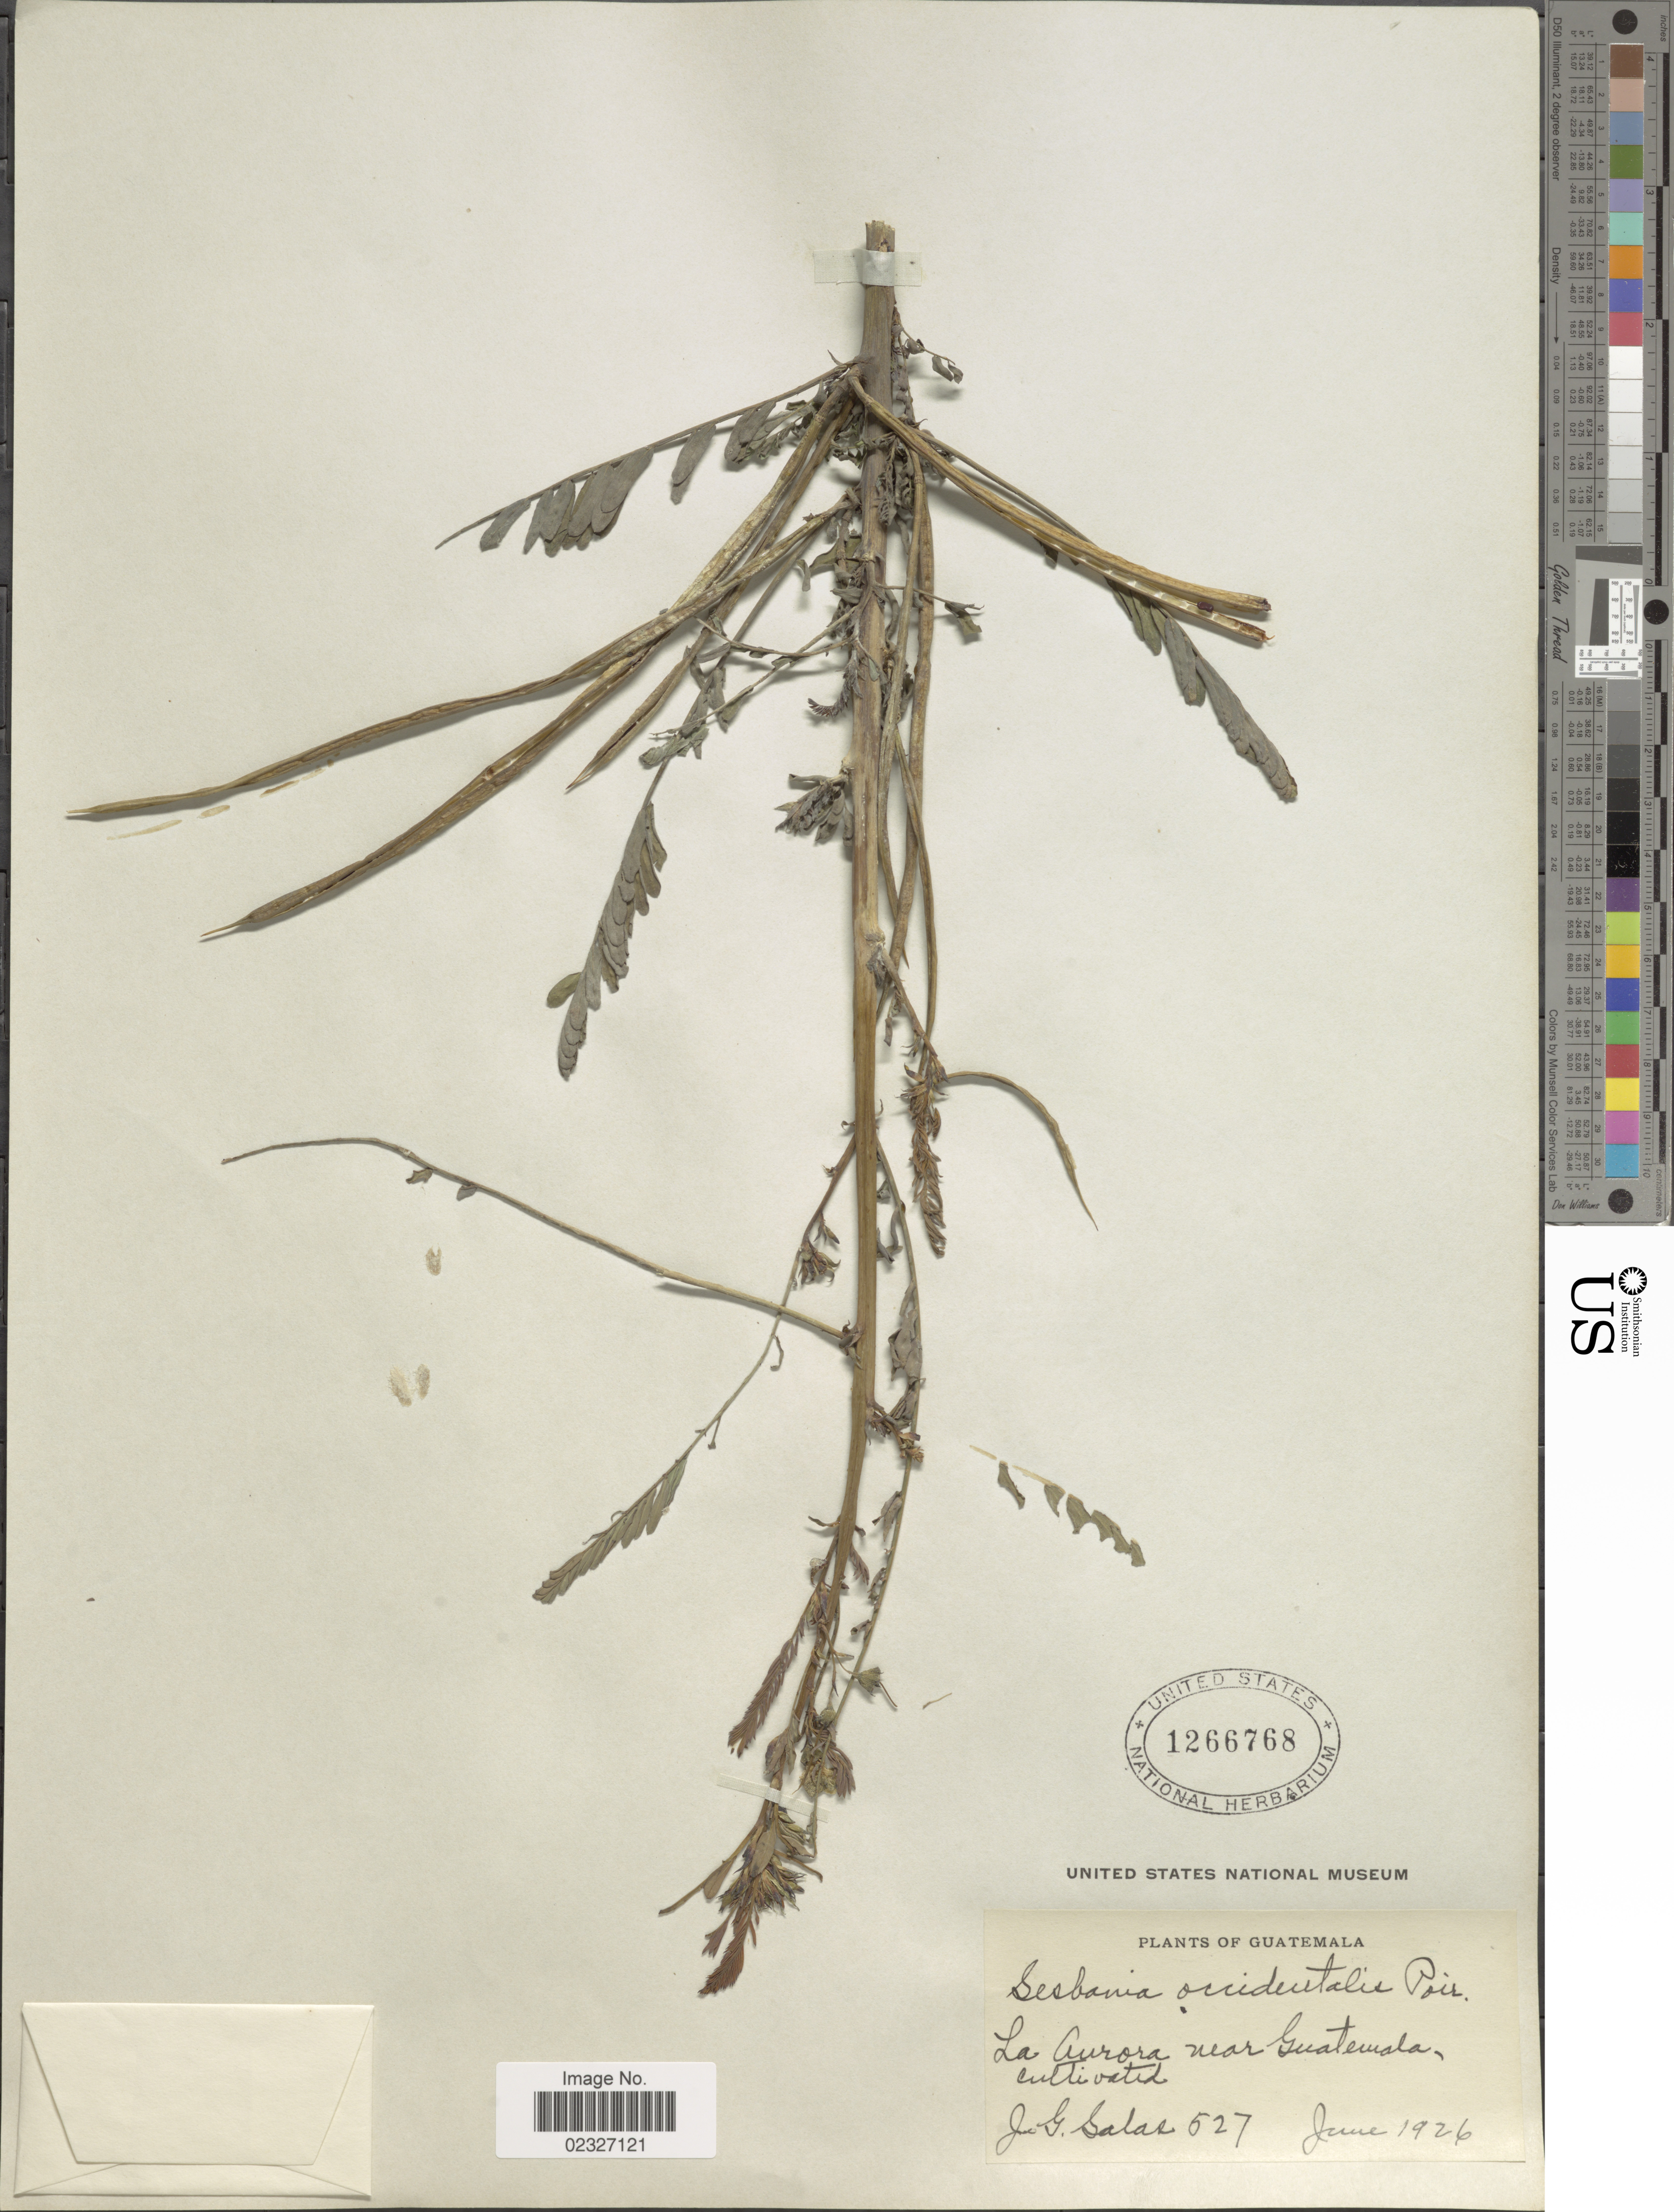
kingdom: Plantae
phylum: Tracheophyta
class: Magnoliopsida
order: Fabales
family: Fabaceae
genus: Sesbania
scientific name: Sesbania emerus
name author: (Aubl.) Urb.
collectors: J. G. Salas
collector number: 527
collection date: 1926-06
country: Guatemala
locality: La Aurora near Guatemala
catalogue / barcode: US 1266768